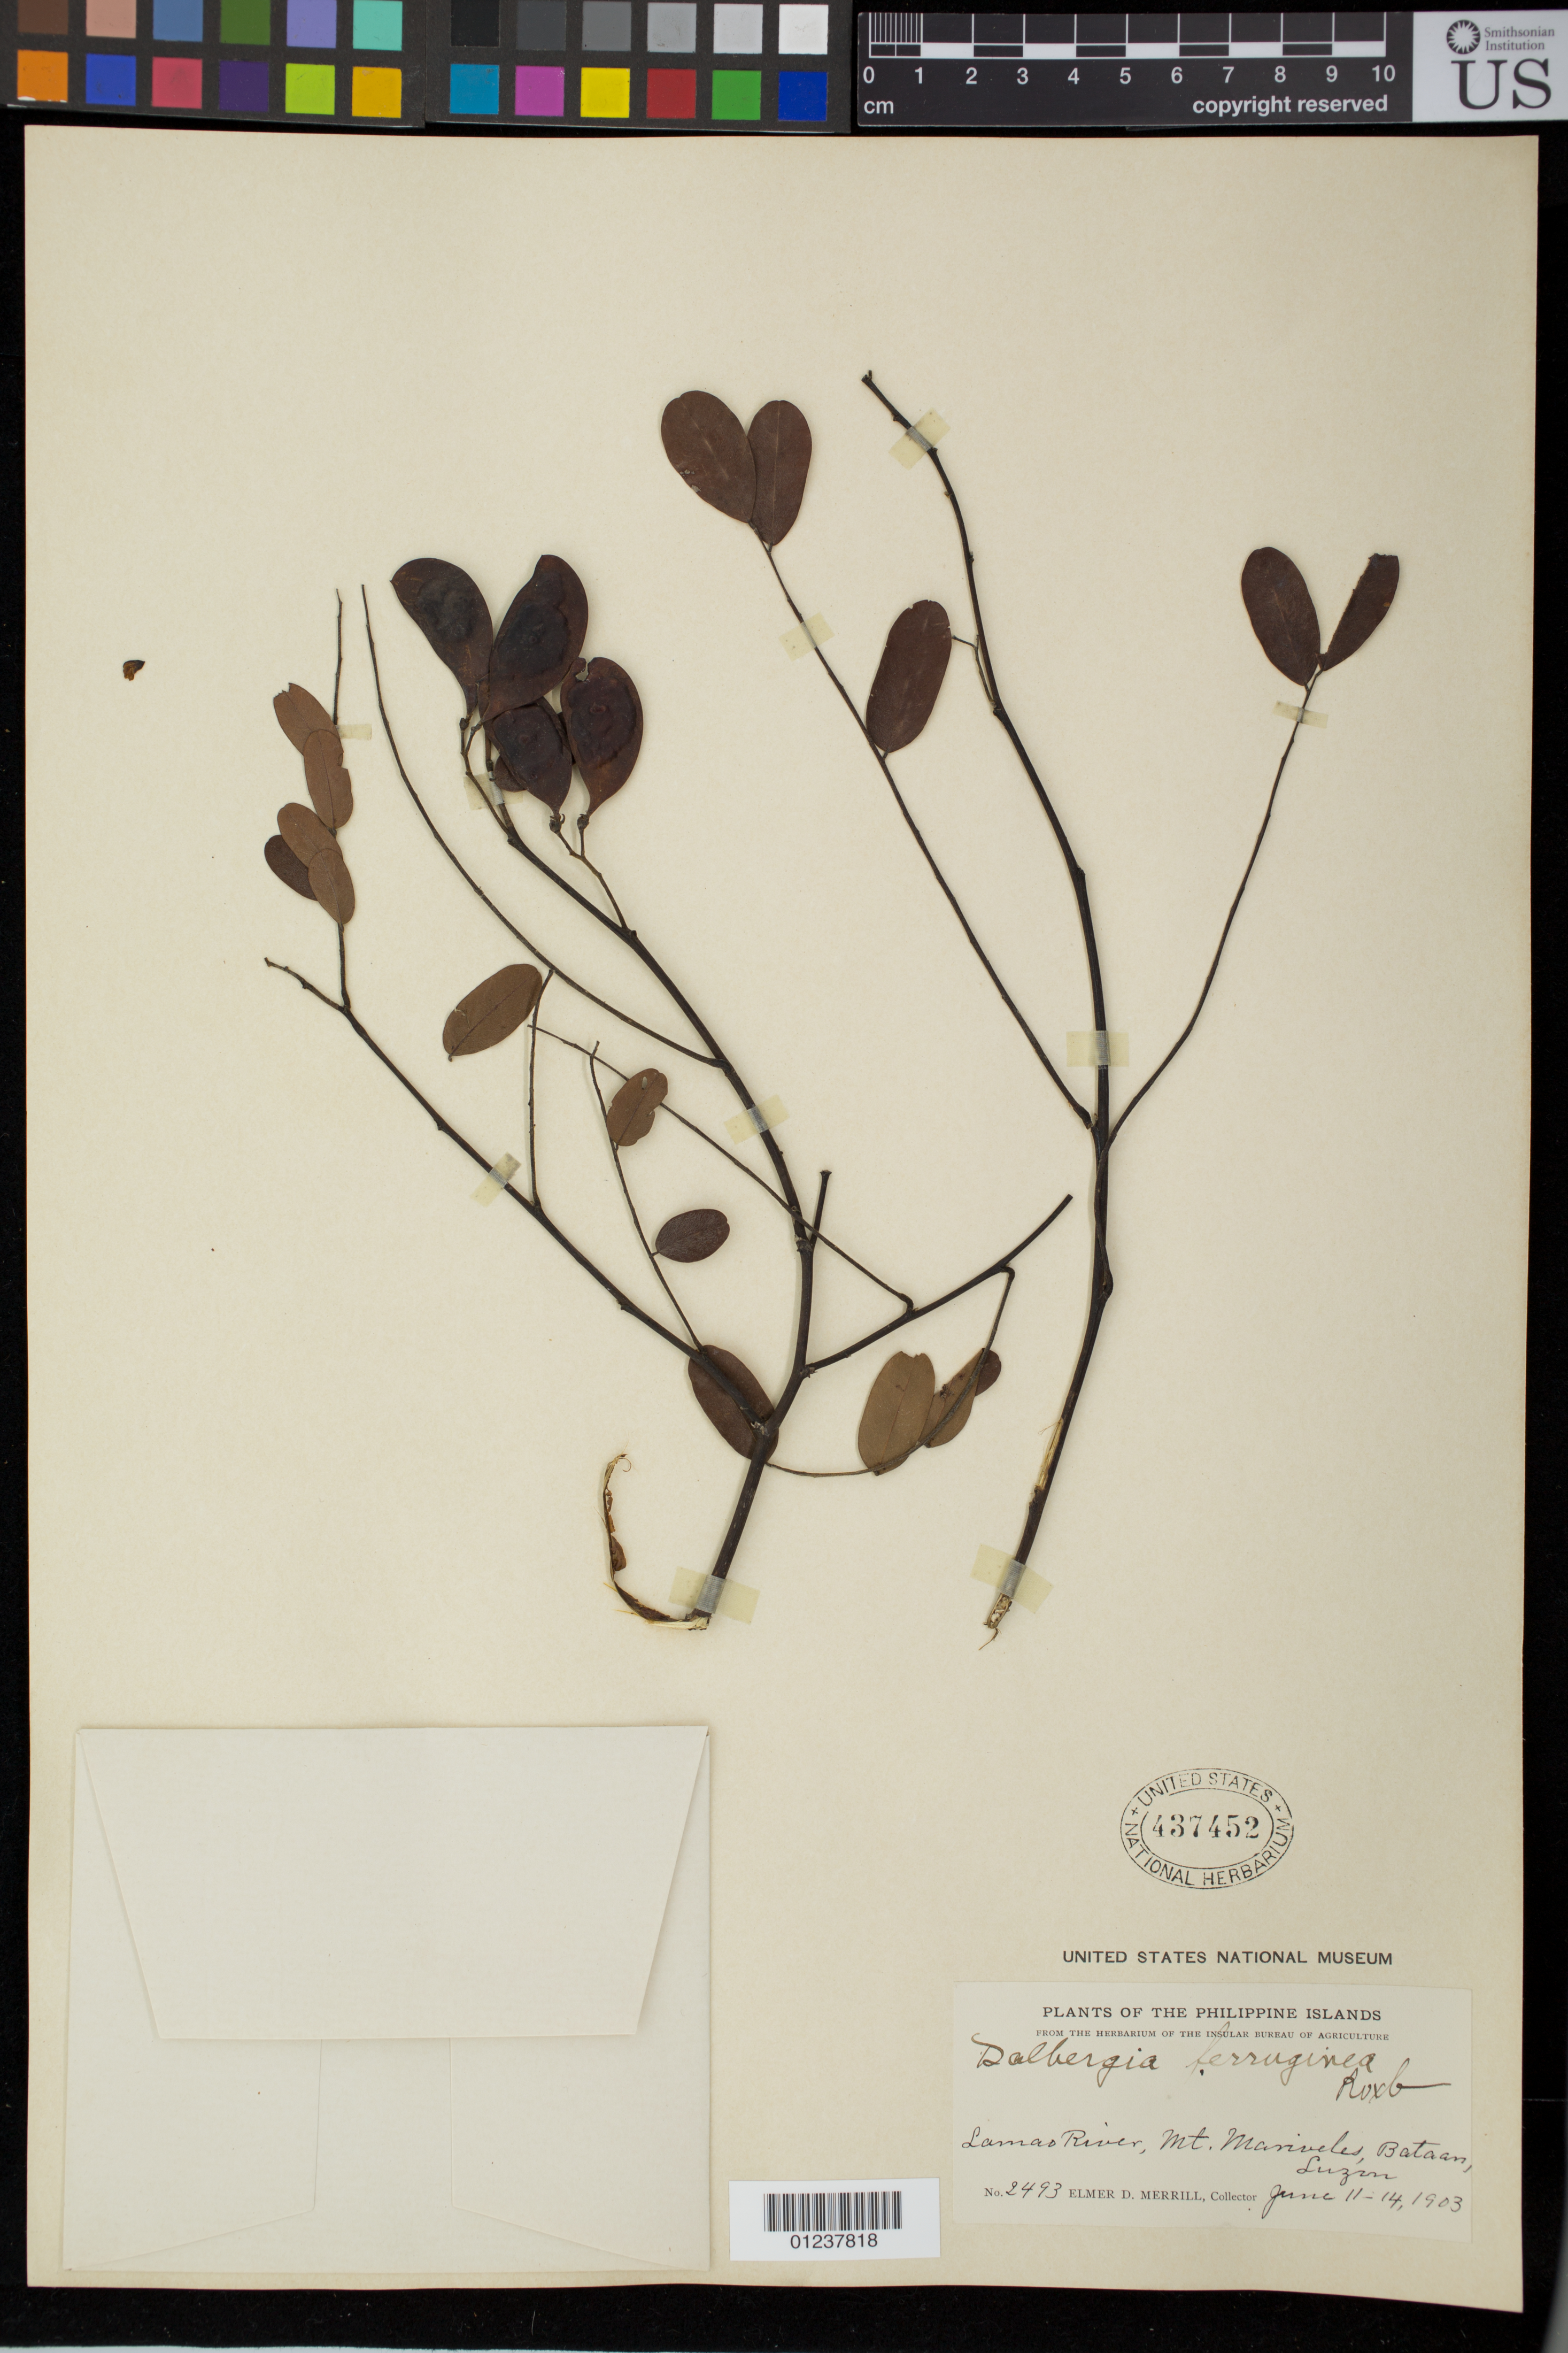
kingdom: Plantae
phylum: Tracheophyta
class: Magnoliopsida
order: Fabales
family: Fabaceae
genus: Dalbergia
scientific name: Dalbergia ferruginea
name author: Roxb.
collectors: E. D. Merrill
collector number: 2493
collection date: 1903-06-11/1903-06-14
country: Philippines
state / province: Central Luzon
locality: Lamas River, Mt. Mariveles, Bataan, Luzon.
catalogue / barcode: US 437452